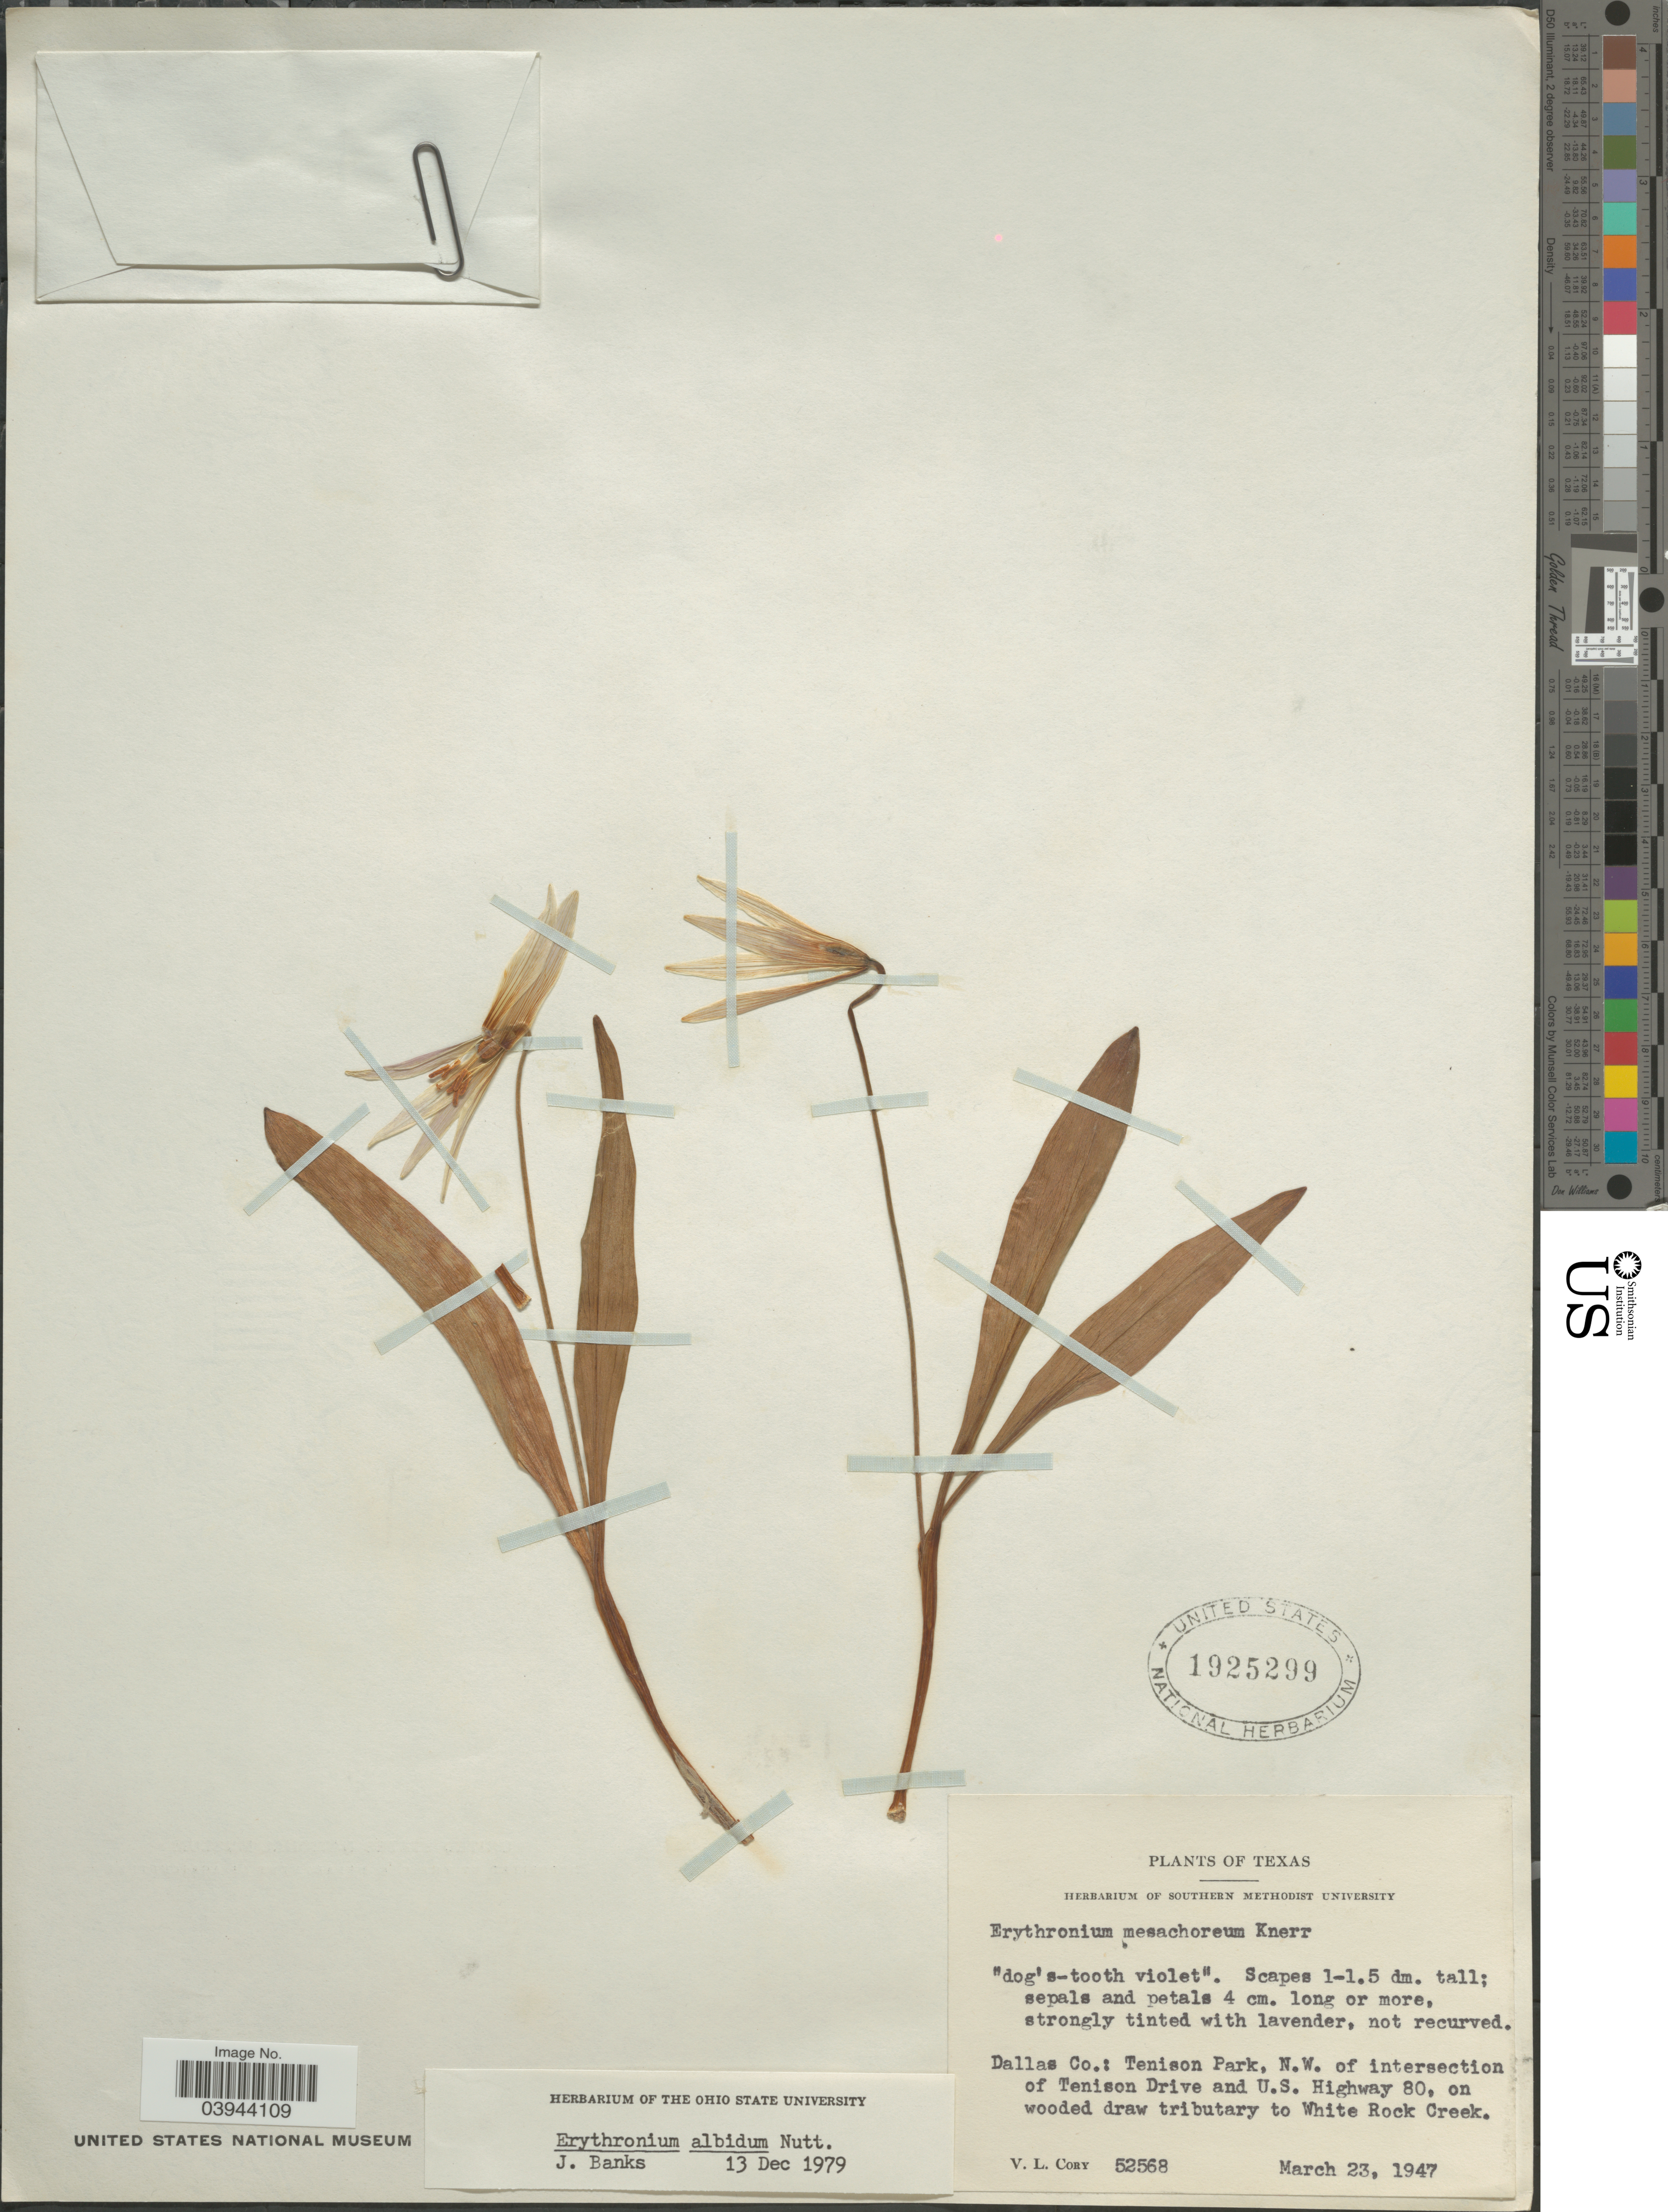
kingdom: Plantae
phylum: Tracheophyta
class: Liliopsida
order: Liliales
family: Liliaceae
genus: Erythronium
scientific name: Erythronium albidum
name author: Nutt.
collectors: V. Cory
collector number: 52568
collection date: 1947-03-23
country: United States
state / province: Texas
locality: Dallas Co.: Tenison Park, N.W. of intersection of Tenison Drive and U.S. Highway 80, wooded draw tributary to White Rock Creek.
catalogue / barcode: US 1925299